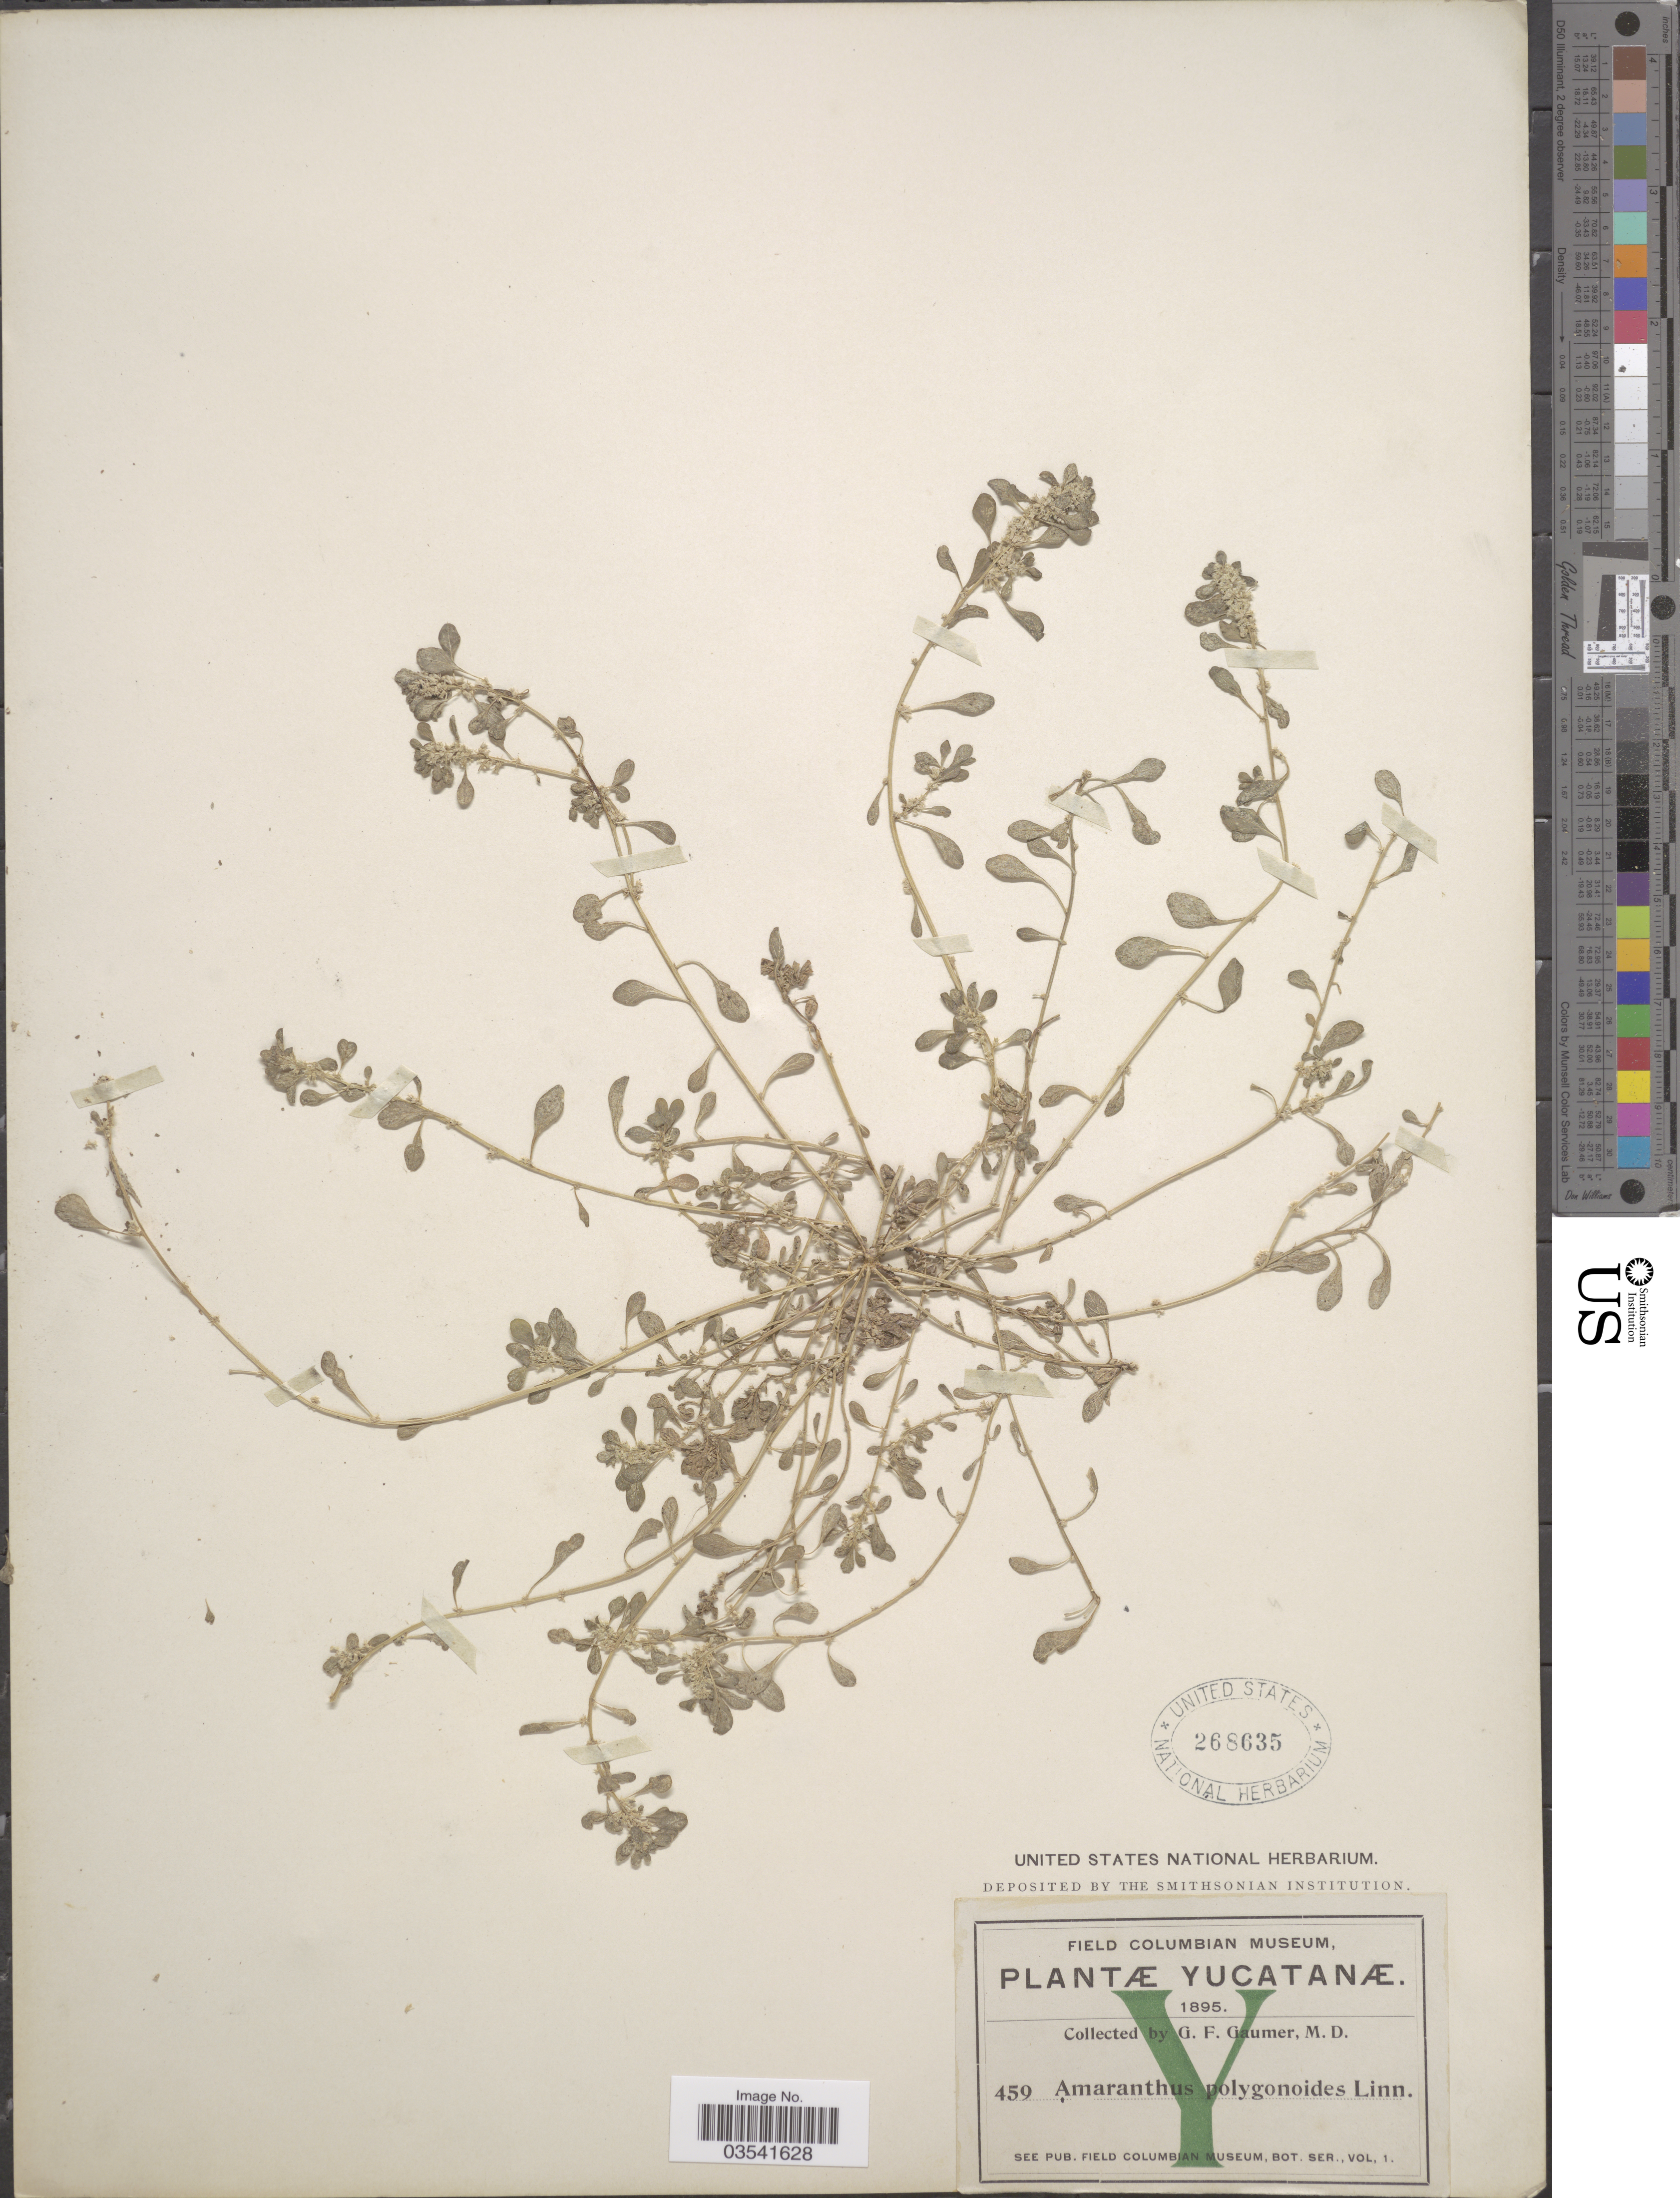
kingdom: Plantae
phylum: Tracheophyta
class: Magnoliopsida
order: Caryophyllales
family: Amaranthaceae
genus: Amaranthus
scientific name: Amaranthus polygonoides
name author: L.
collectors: G. F. Gaumer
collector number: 459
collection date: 1895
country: Mexico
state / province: Yucatán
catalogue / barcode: US 268635